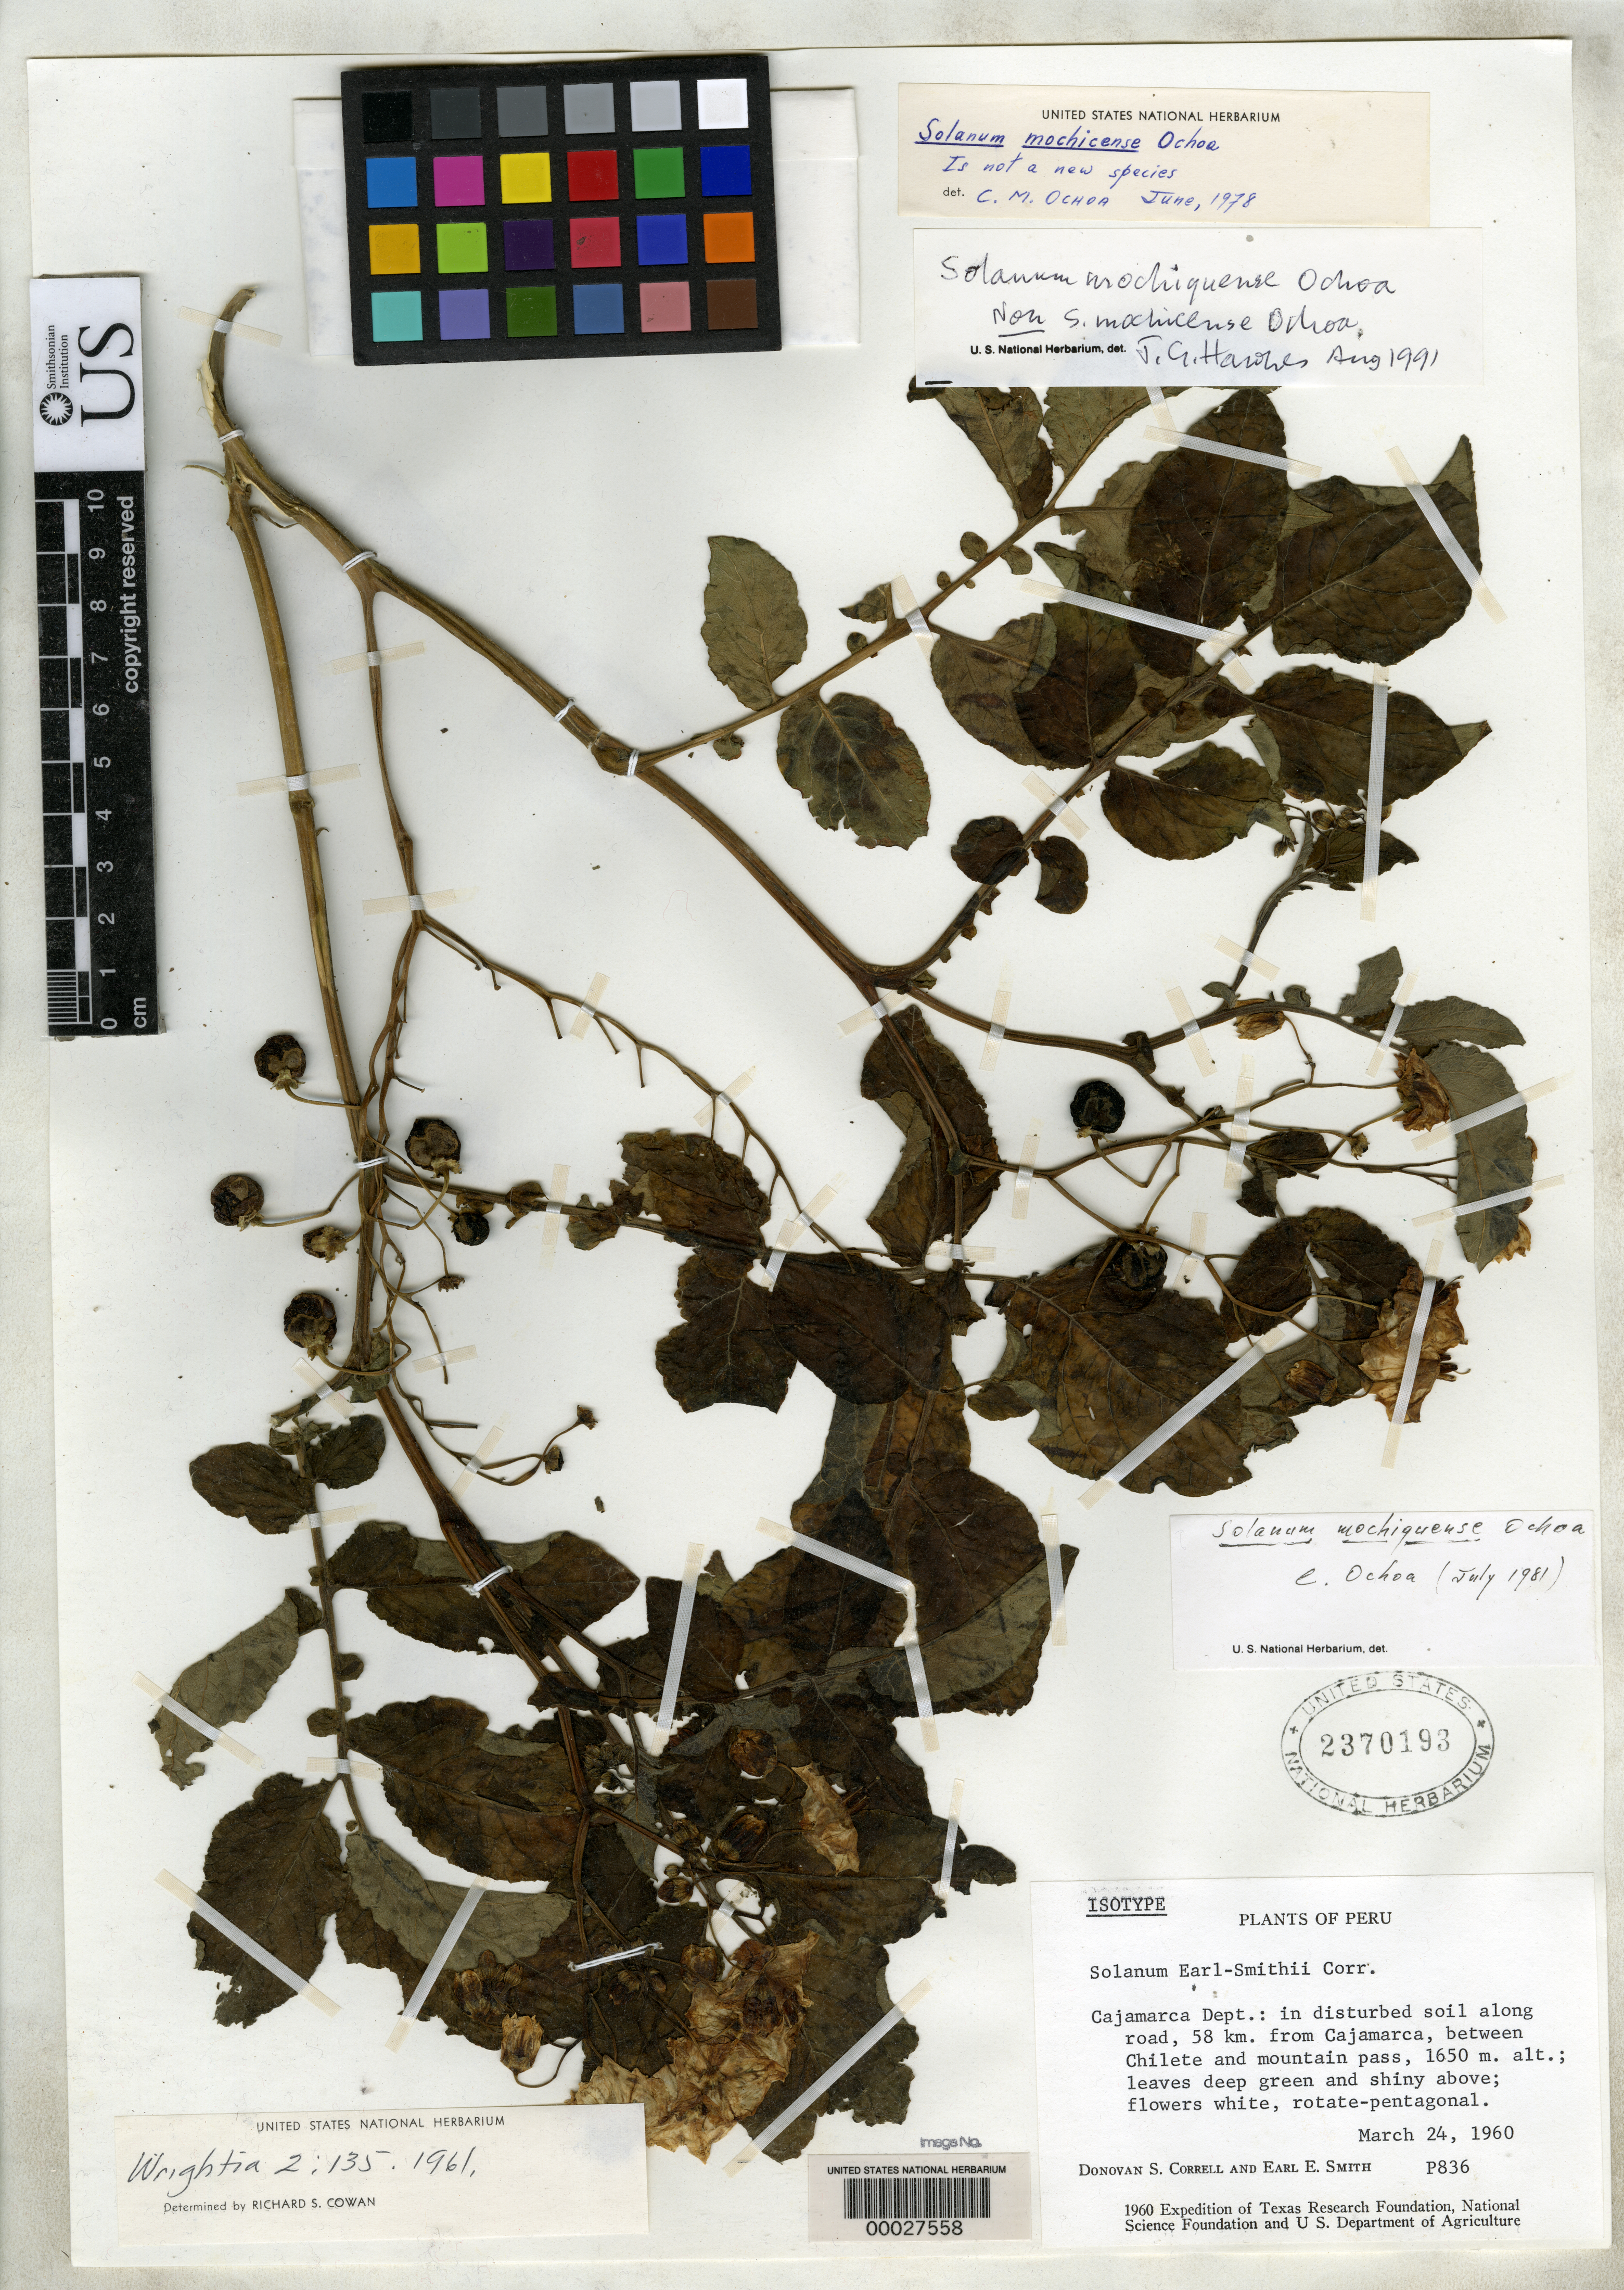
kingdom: Plantae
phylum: Tracheophyta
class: Magnoliopsida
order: Solanales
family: Solanaceae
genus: Solanum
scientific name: Solanum earl-smithii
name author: Correll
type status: Isotype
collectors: D. S. Correll & E. E. Smith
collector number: P 836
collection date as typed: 24 Mar 1960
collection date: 1960-03-24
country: Peru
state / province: Cajamarca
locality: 58 km from Cajamarca, between Chilechile and mountain pass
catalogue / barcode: US 2370193